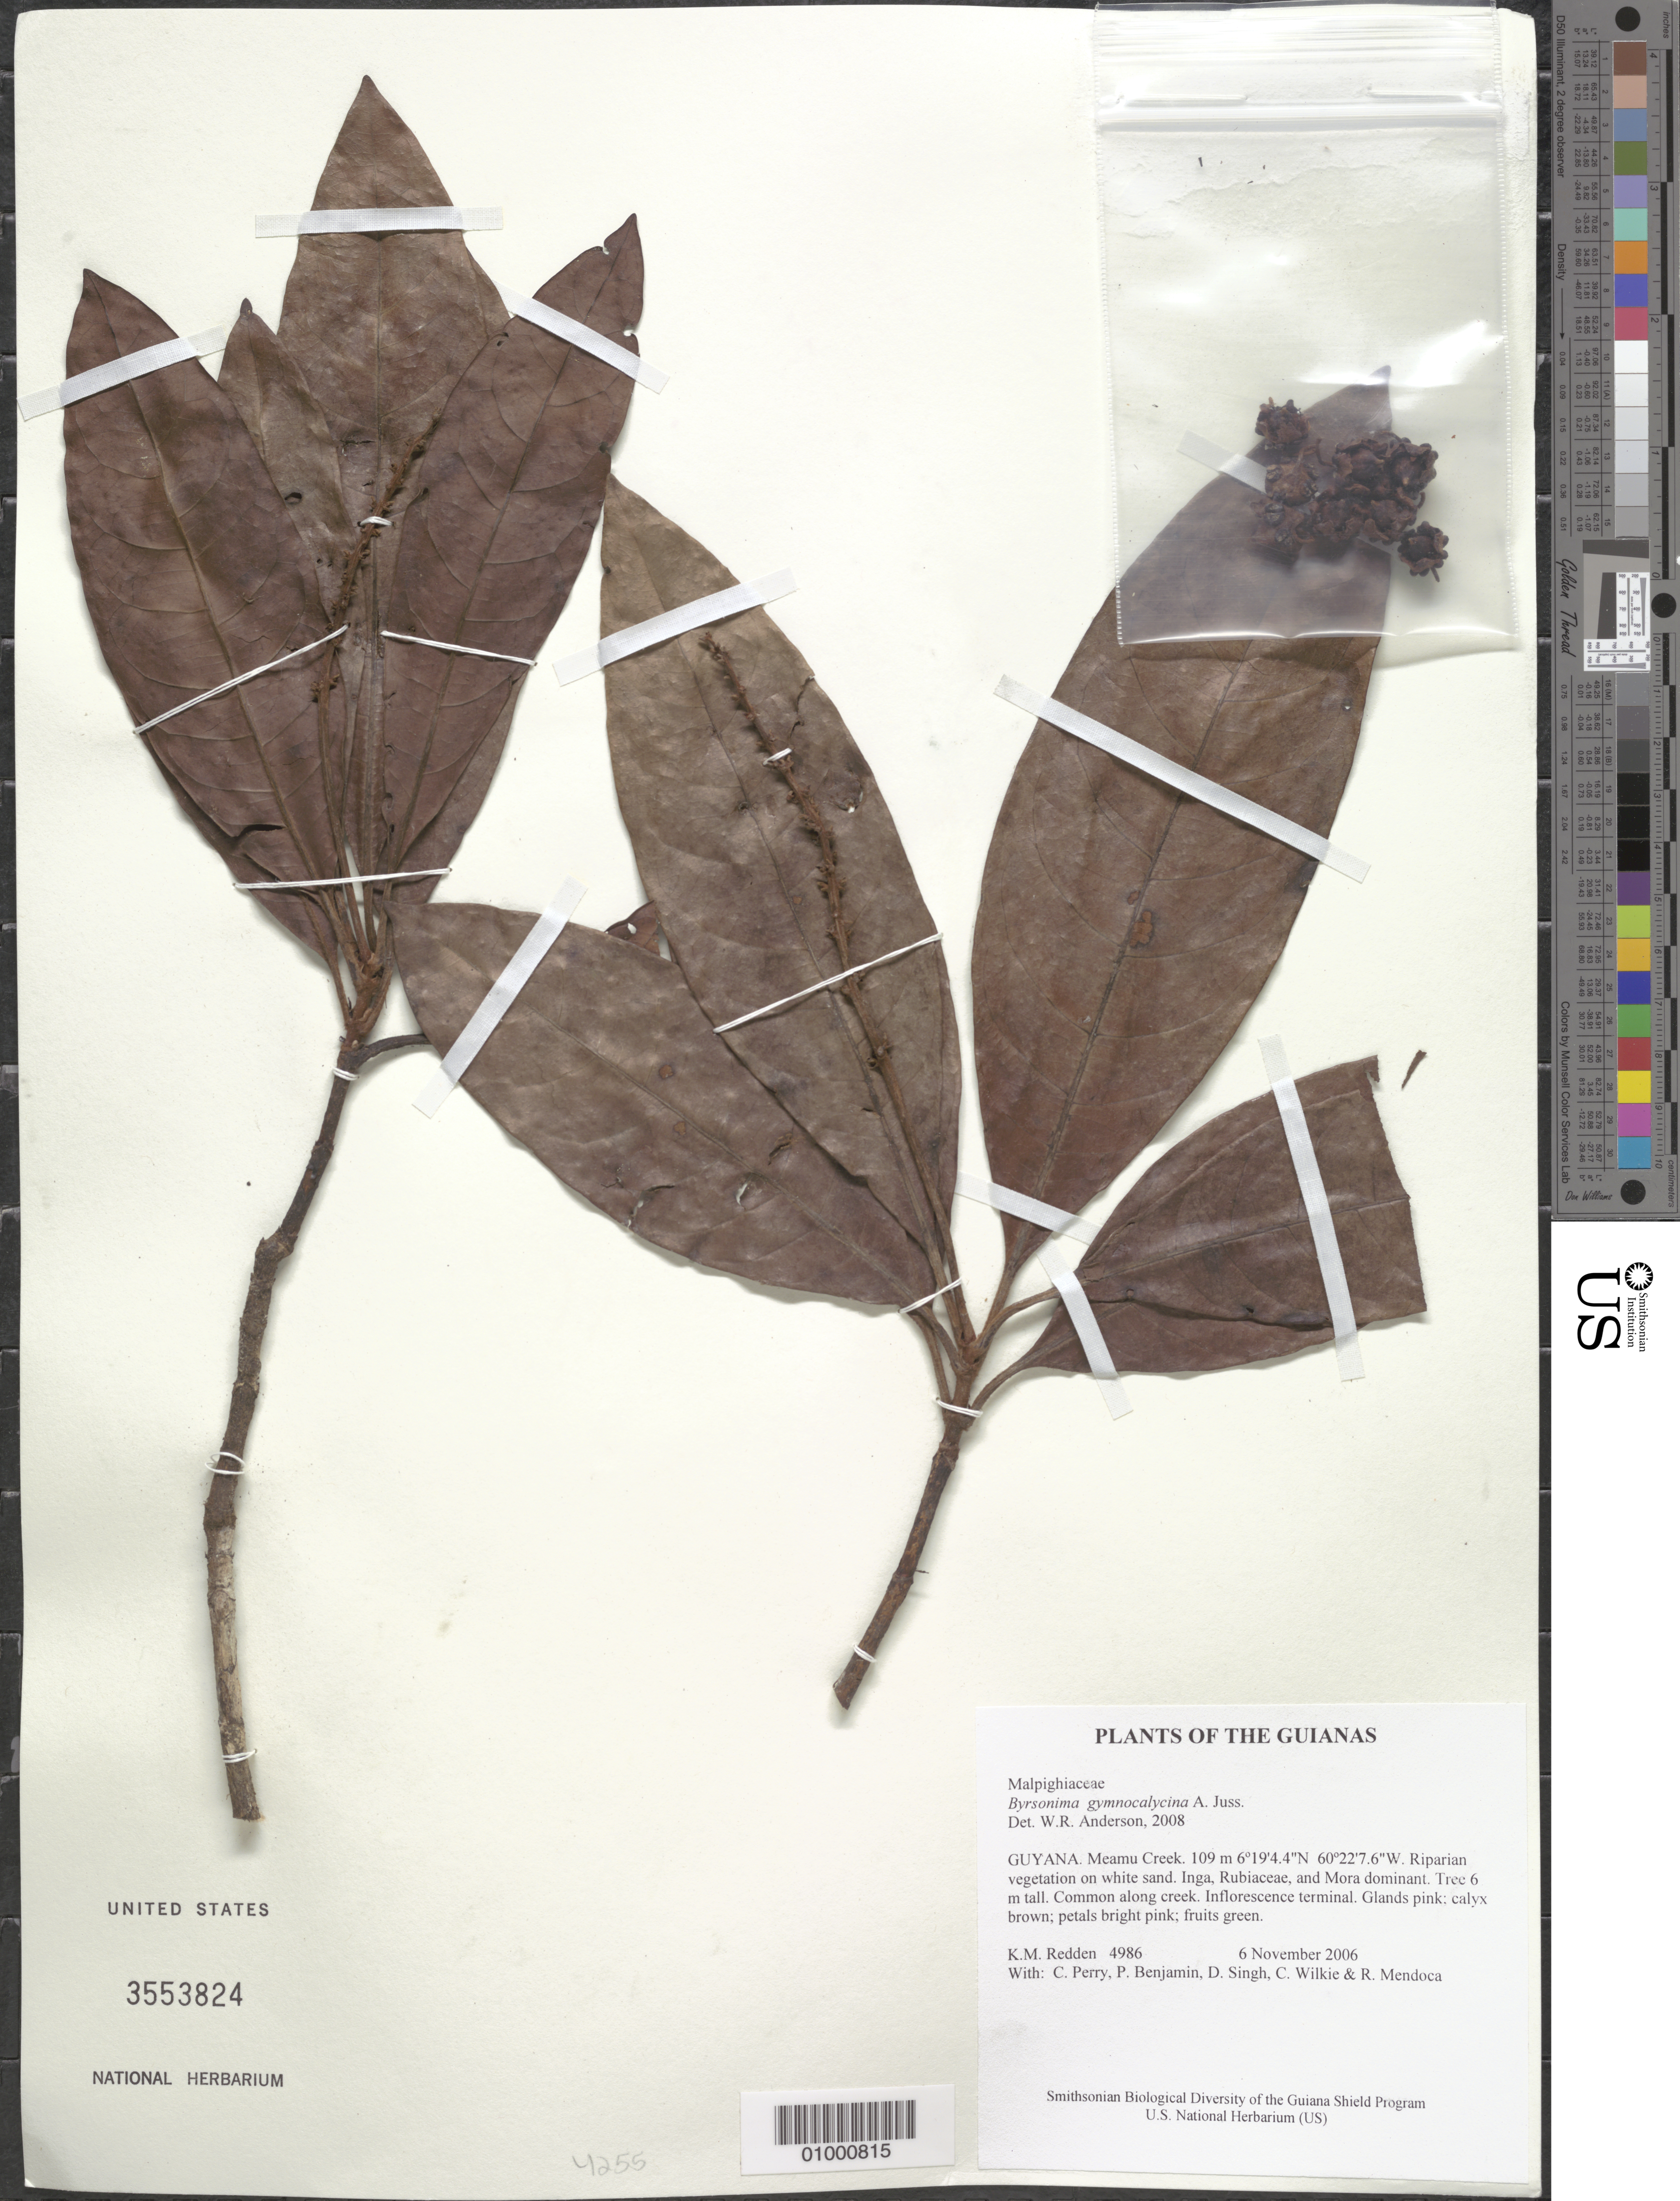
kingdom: Plantae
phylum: Tracheophyta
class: Magnoliopsida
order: Malpighiales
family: Malpighiaceae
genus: Byrsonima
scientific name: Byrsonima gymnocalycina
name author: A. Juss.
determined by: Anderson, W. R., (MICH), University of Michigan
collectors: K. M. Redden, C. Perry, P. Benjamin, D. Singh, C. Wilkie & R. Mendoca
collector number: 4986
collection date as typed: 6 November 2006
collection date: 2006-11-06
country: Guyana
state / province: Cuyuni-Mazaruni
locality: Meamu Creek.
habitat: Riparian vegetation on white sand. Inga, Rubiaceae, and Mora dominant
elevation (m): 109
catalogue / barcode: US 3553824